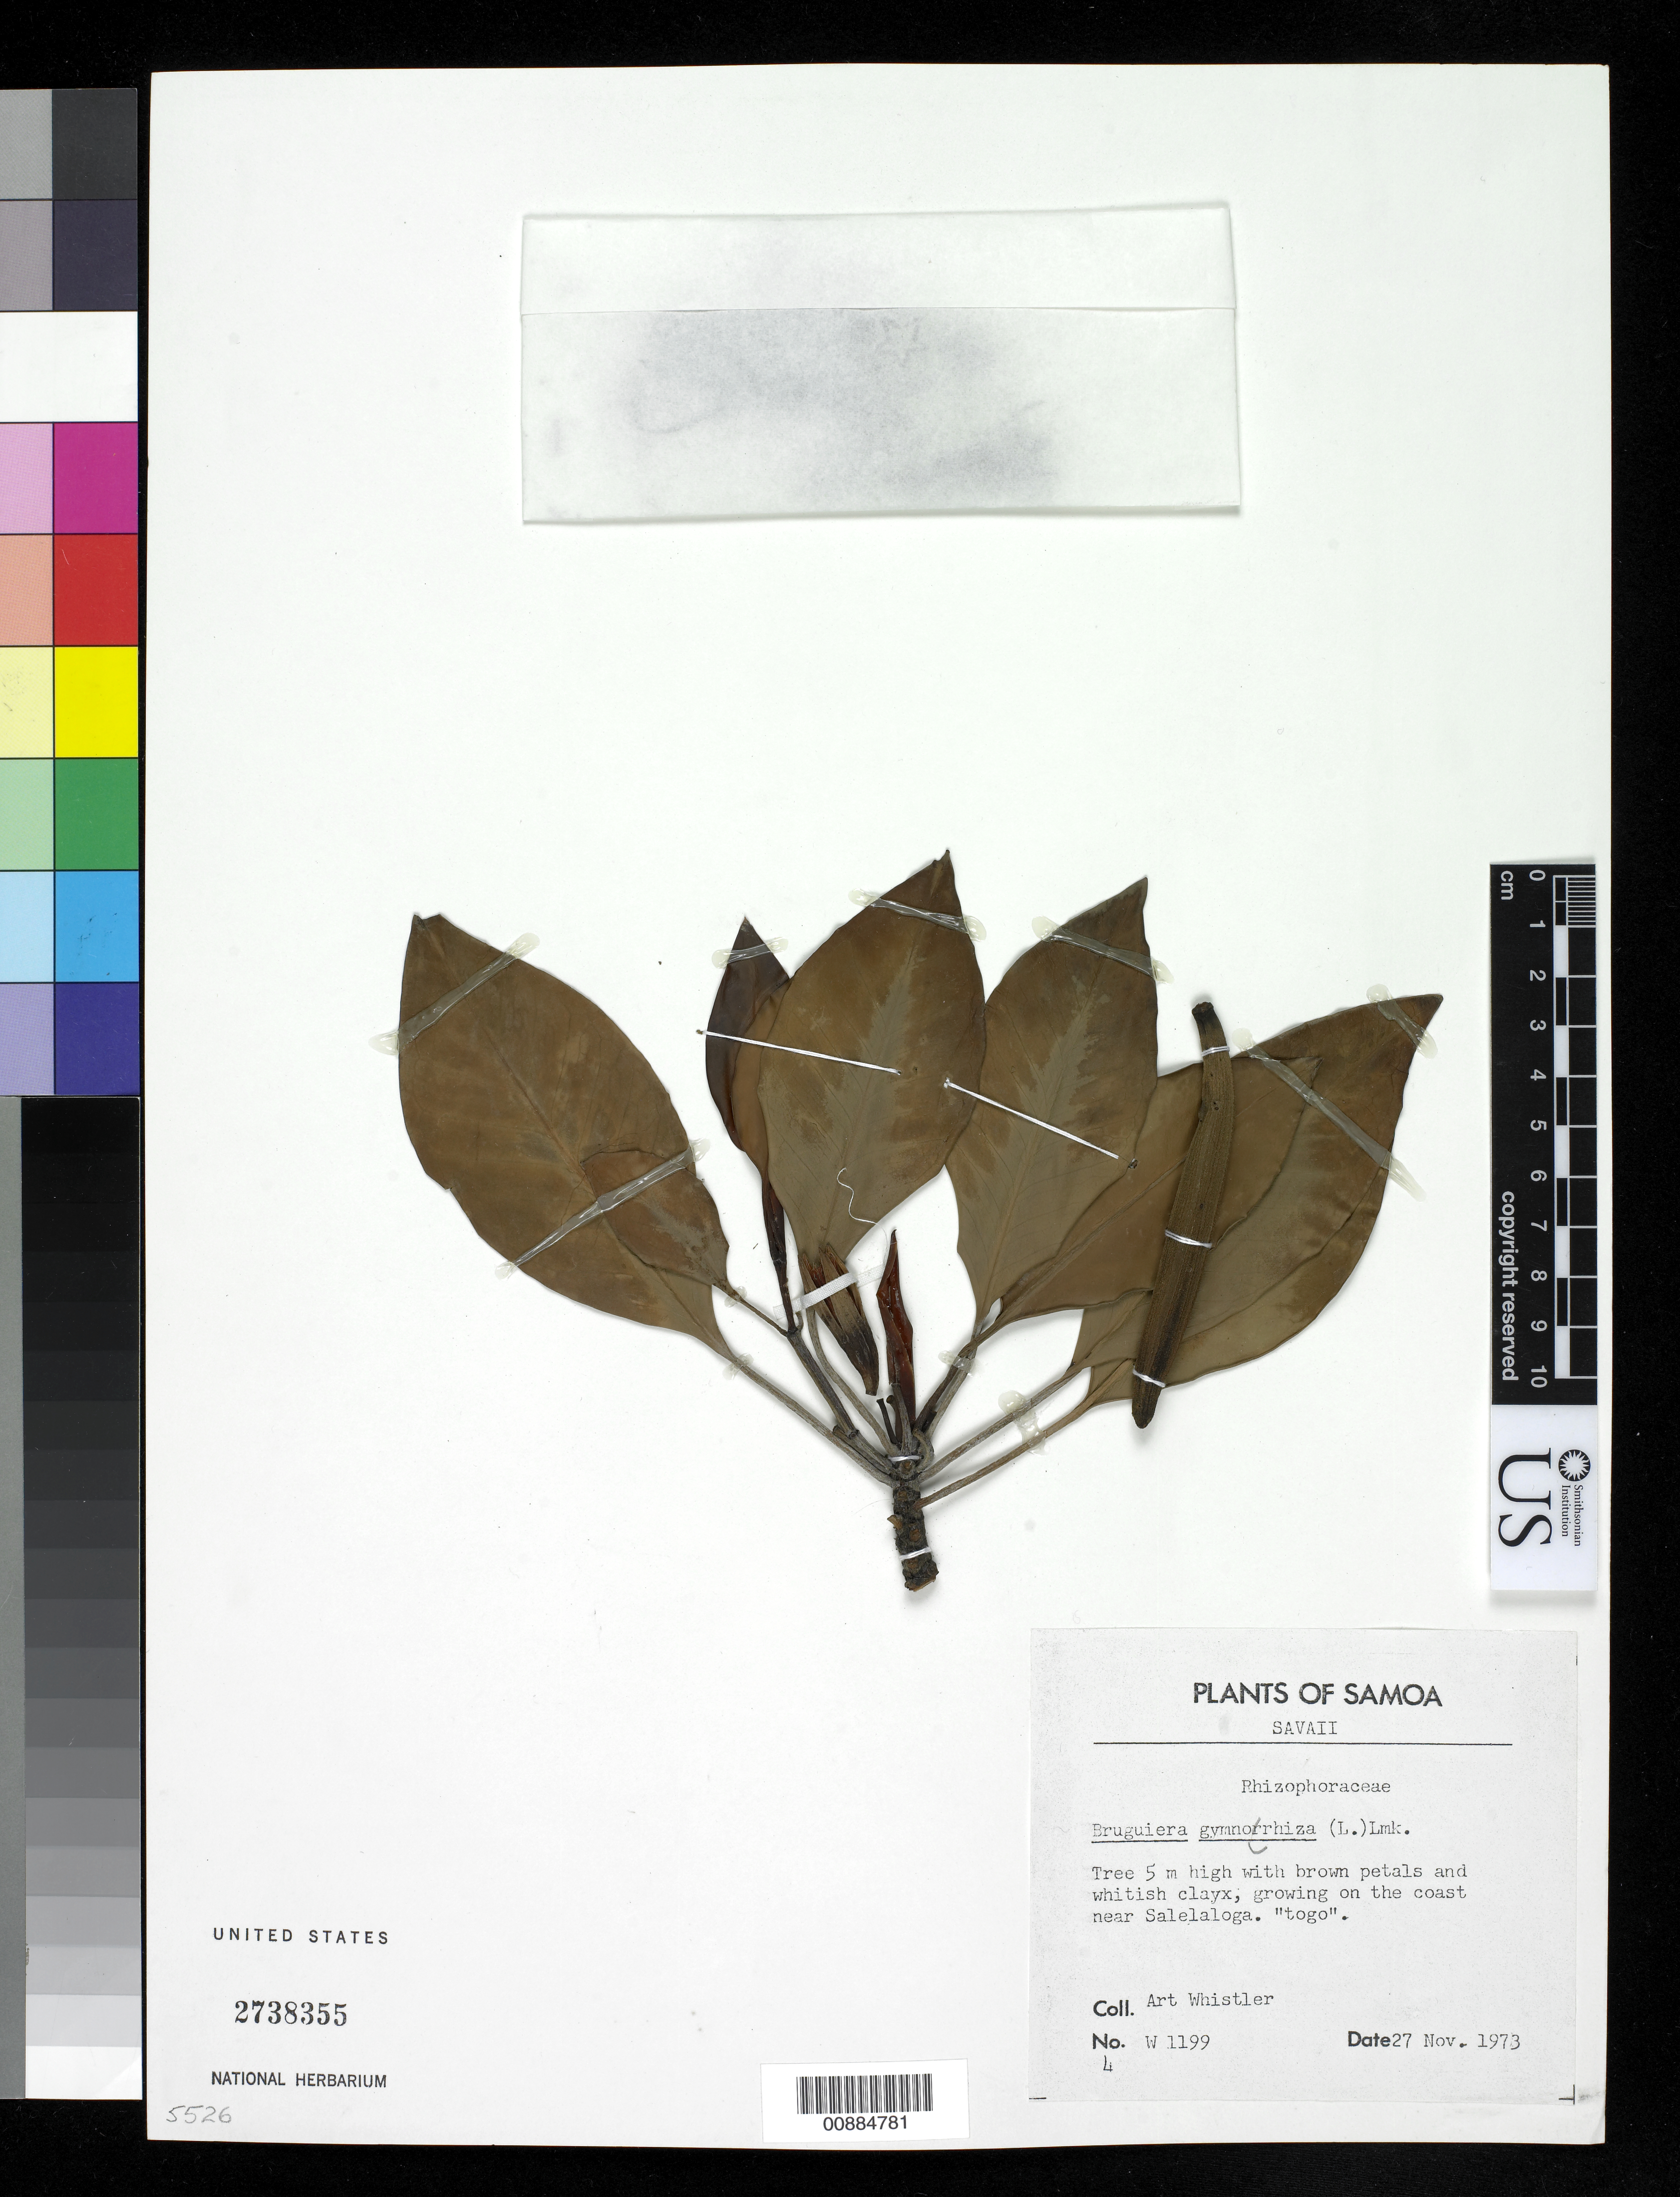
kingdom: Plantae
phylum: Tracheophyta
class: Magnoliopsida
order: Malpighiales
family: Rhizophoraceae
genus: Bruguiera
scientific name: Bruguiera gymnorhiza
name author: (L.) Savigny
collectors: A. Whistler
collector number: W 1199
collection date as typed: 27 Nov 1973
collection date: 1973-11-27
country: Samoa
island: Savai'i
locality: On the coast near Salelaloga.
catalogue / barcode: US 2738355